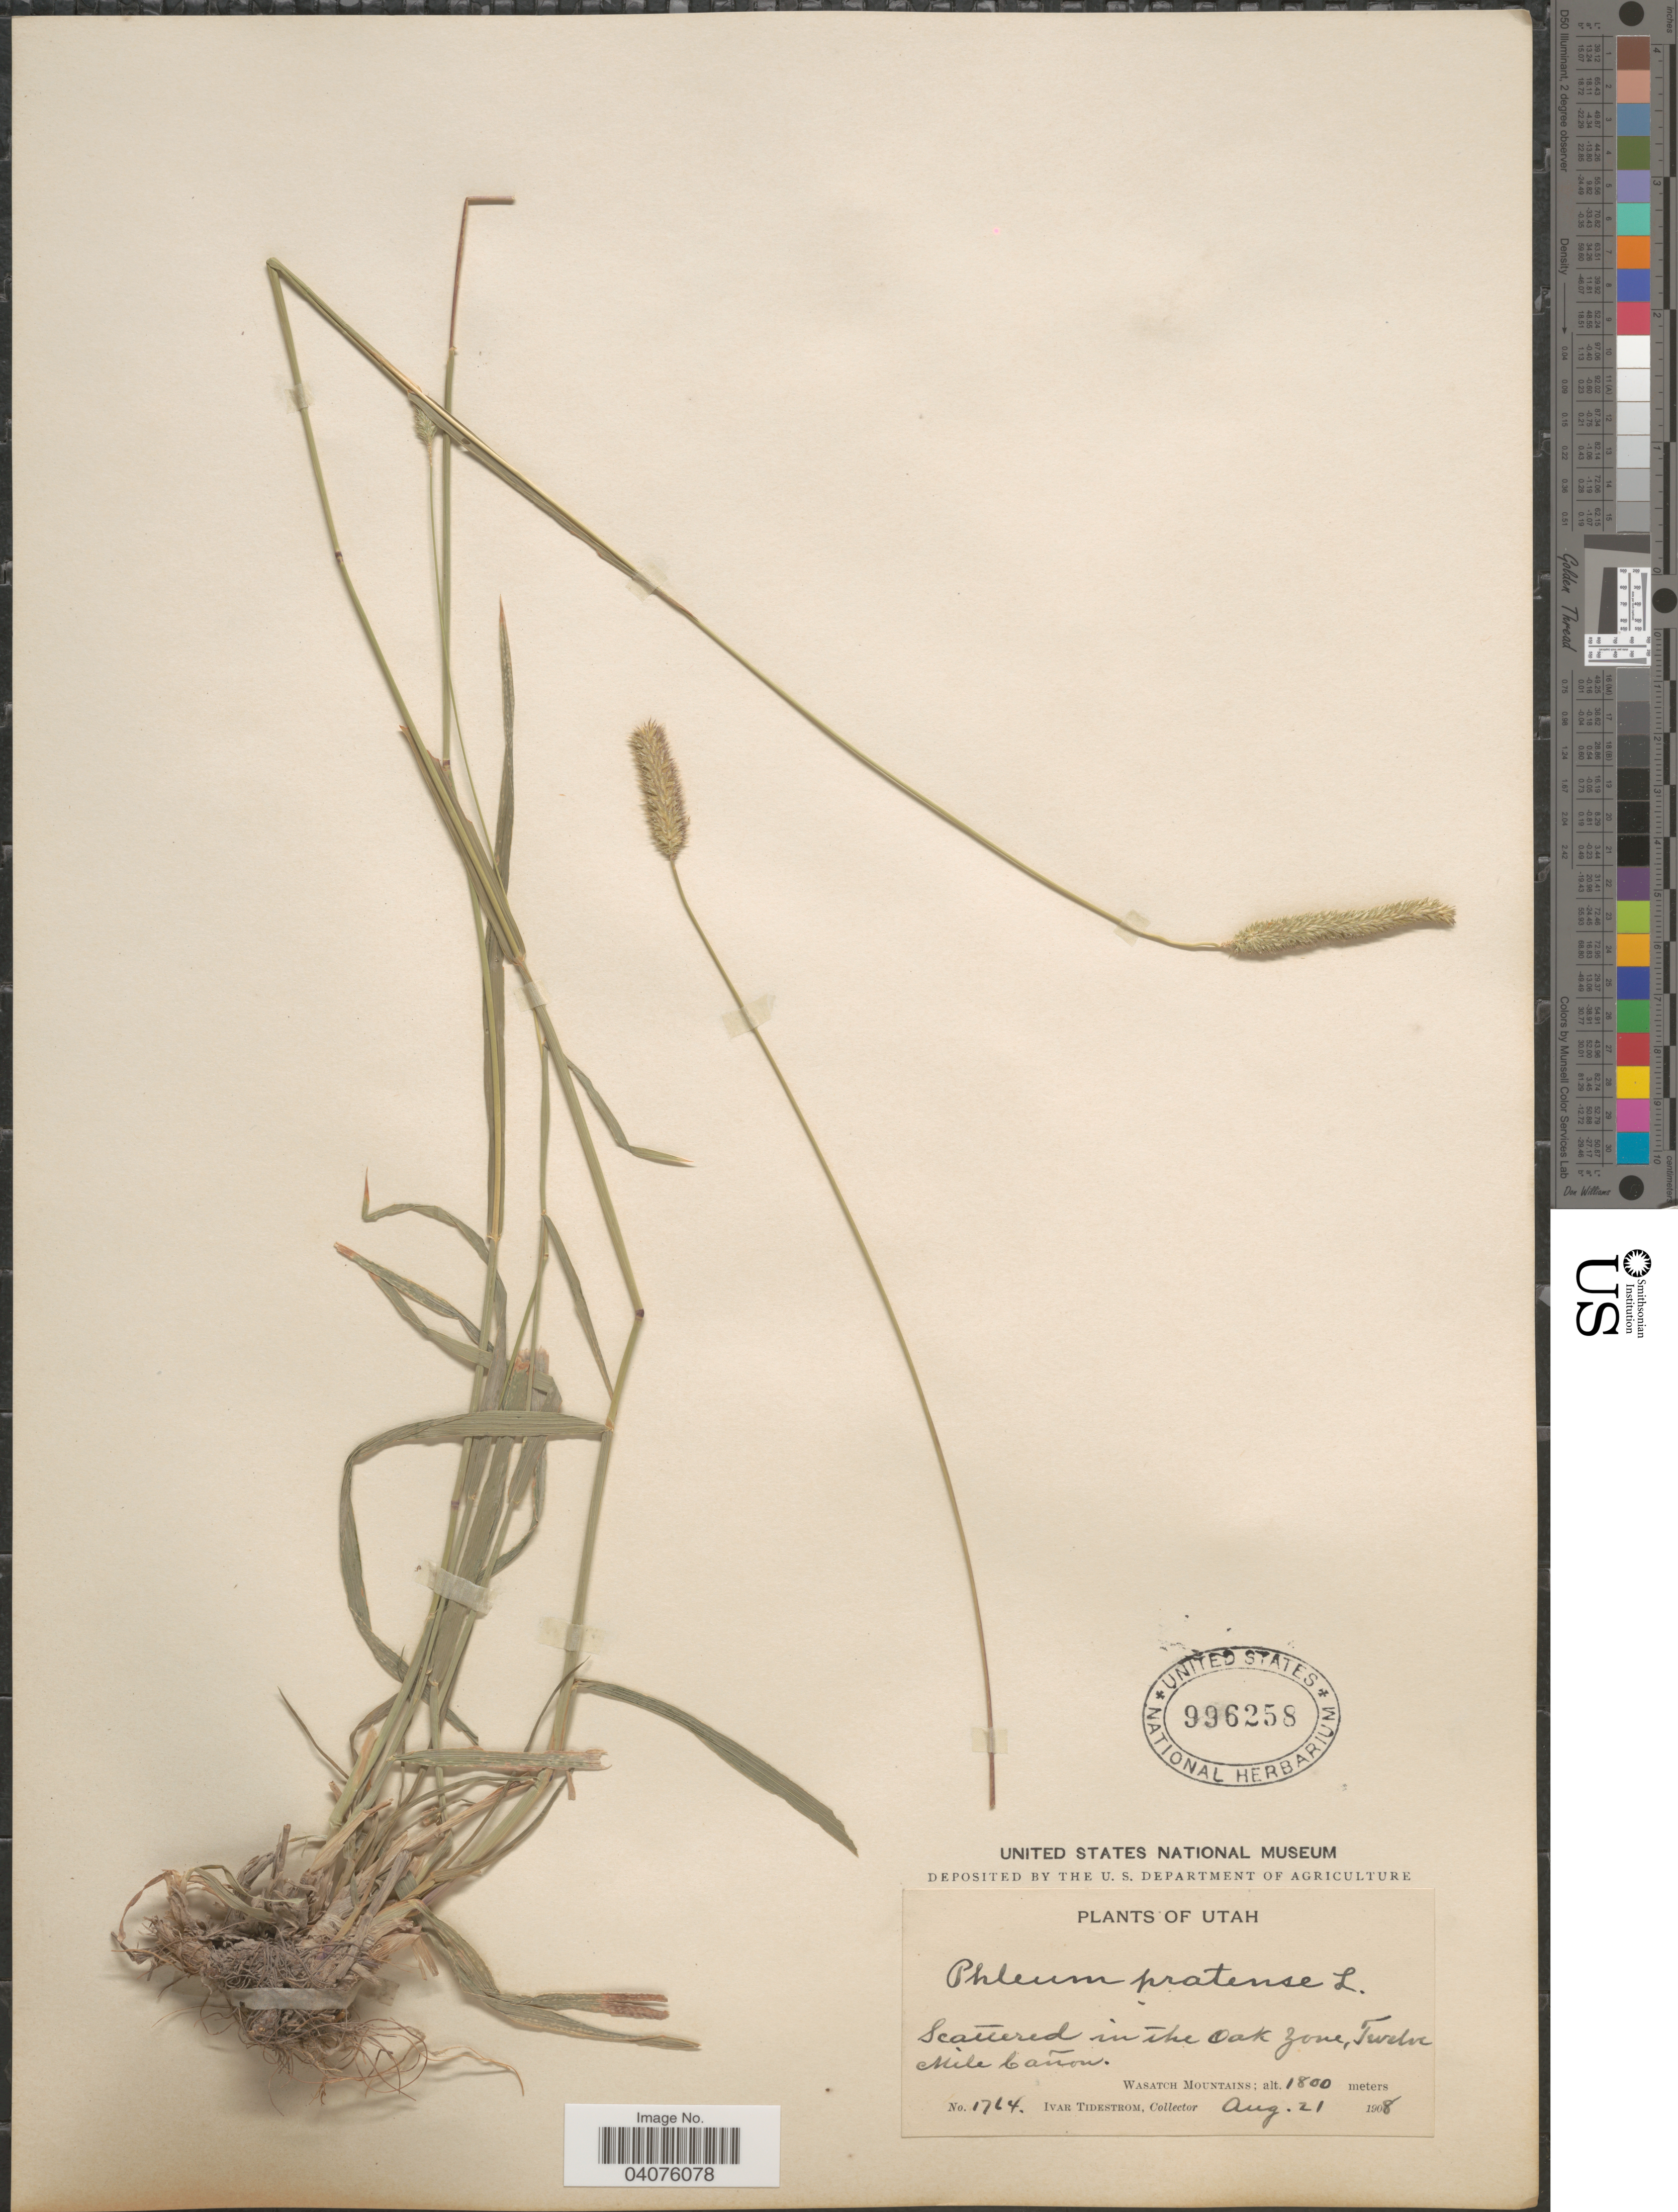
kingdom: Plantae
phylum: Tracheophyta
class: Liliopsida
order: Poales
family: Poaceae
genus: Phleum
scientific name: Phleum pratense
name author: L.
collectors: I. F. Tidestrom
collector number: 1764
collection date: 1908-08-21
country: United States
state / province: Utah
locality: In the Oak Zone, Twelve Mile Cañon. Wasatch Mountains.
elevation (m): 1800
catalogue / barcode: US 996258